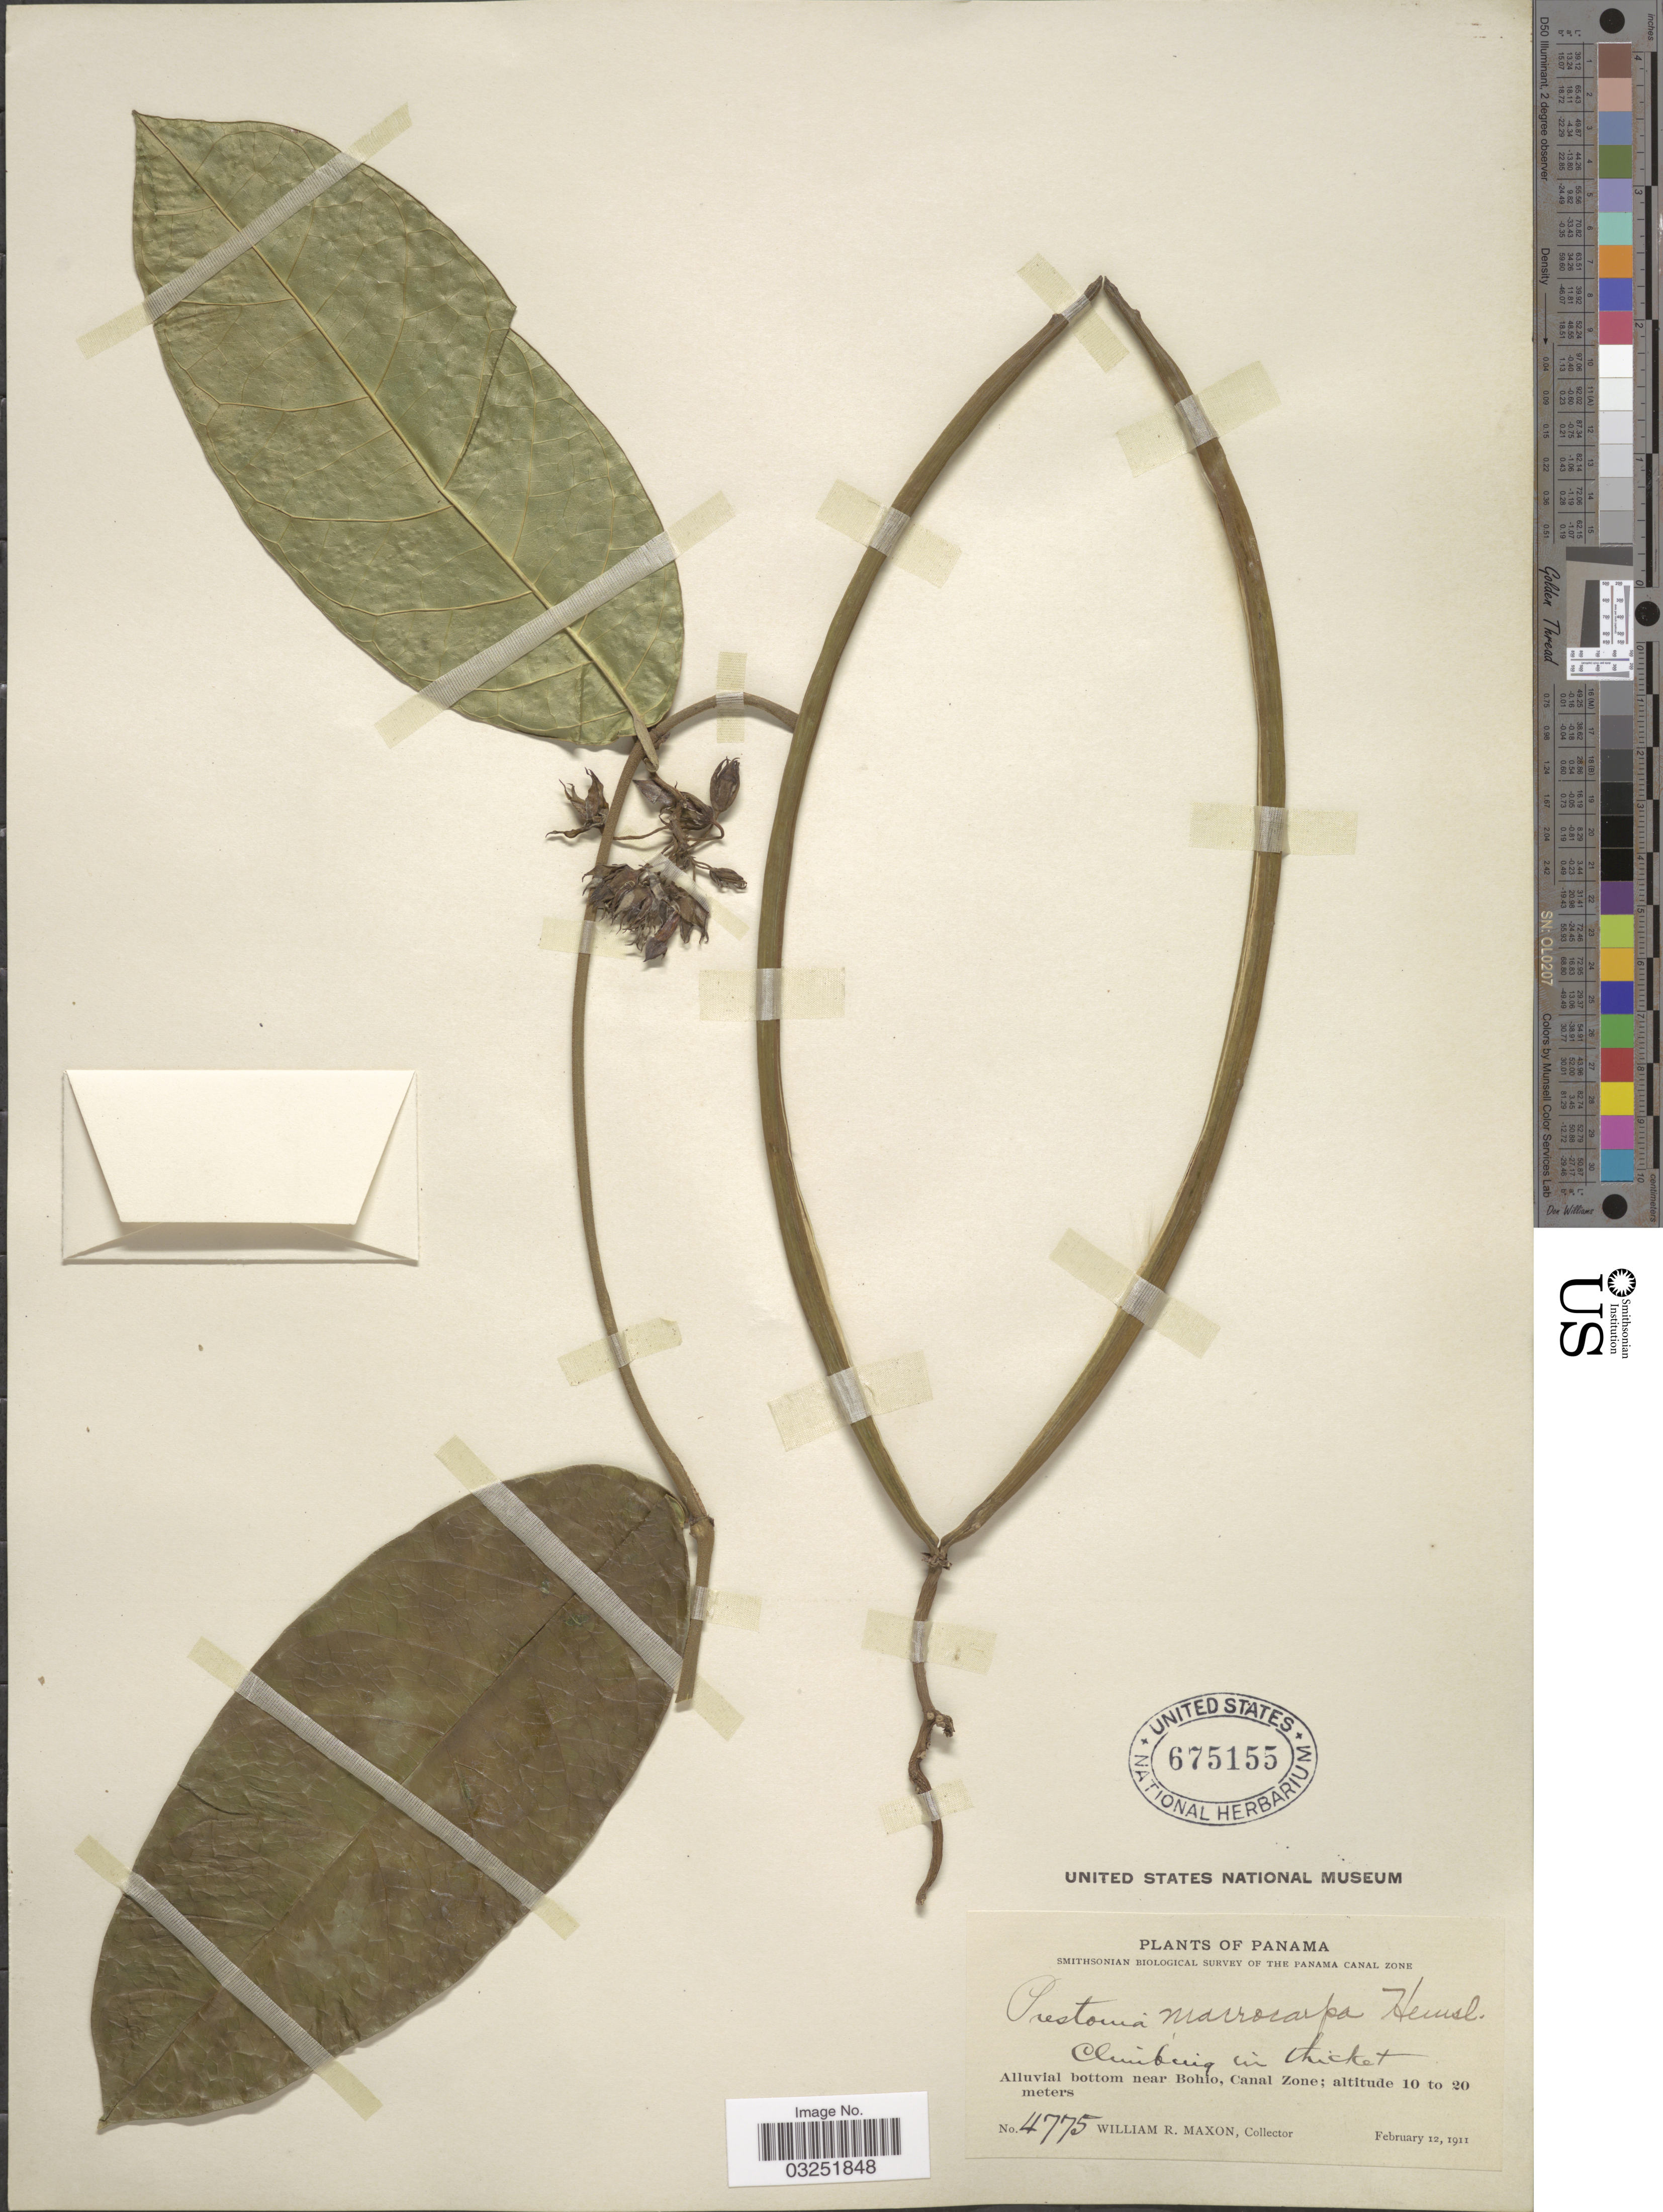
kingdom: Plantae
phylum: Tracheophyta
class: Magnoliopsida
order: Gentianales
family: Apocynaceae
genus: Prestonia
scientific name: Prestonia portobellensis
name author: (Beurl.) Woodson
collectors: W. R. Maxon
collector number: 4775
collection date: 1911-02-12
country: Panama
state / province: Colón / Panamá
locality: Alluvial bottom near Bohio, Canal Zone.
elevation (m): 10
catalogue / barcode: US 675155